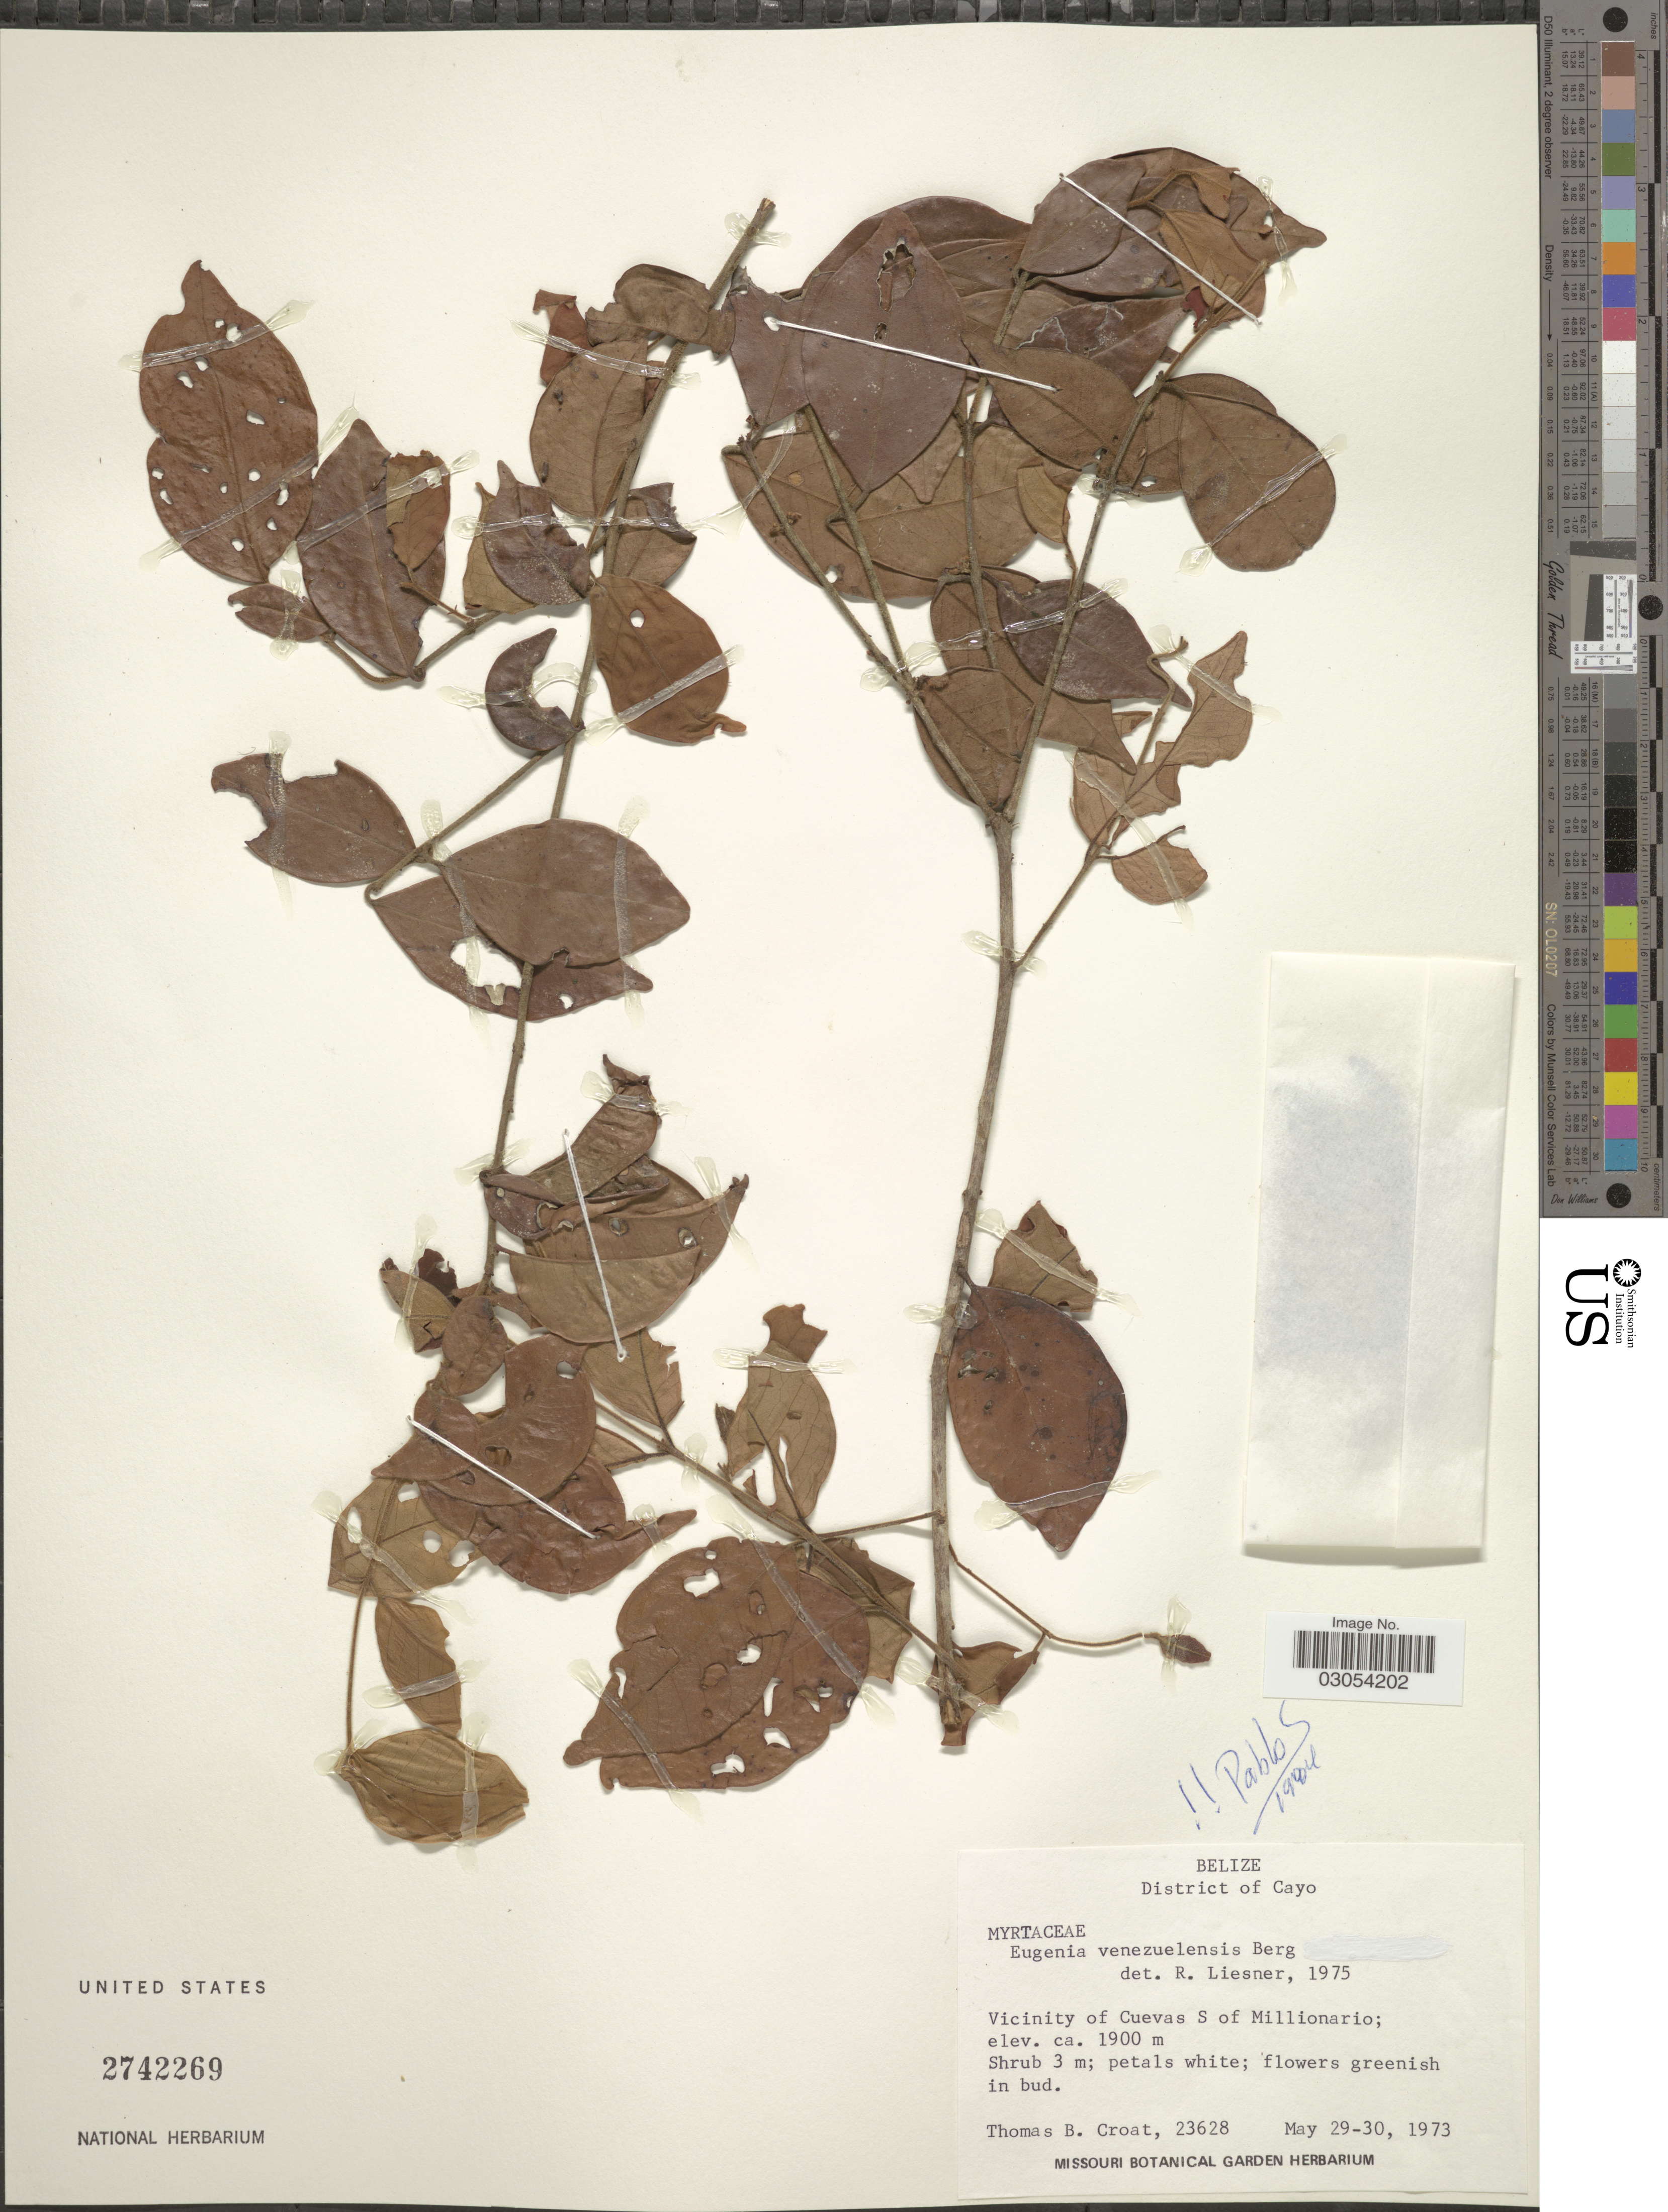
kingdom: Plantae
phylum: Tracheophyta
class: Magnoliopsida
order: Myrtales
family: Myrtaceae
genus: Eugenia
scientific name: Eugenia venezuelensis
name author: O. Berg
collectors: T. B. Croat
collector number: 23628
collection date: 1973-05-29/1973-05-30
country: Belize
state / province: Cayo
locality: District of Cayo. Vicinity of Cuevas S of Millionario.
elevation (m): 1900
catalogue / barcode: US 2742269